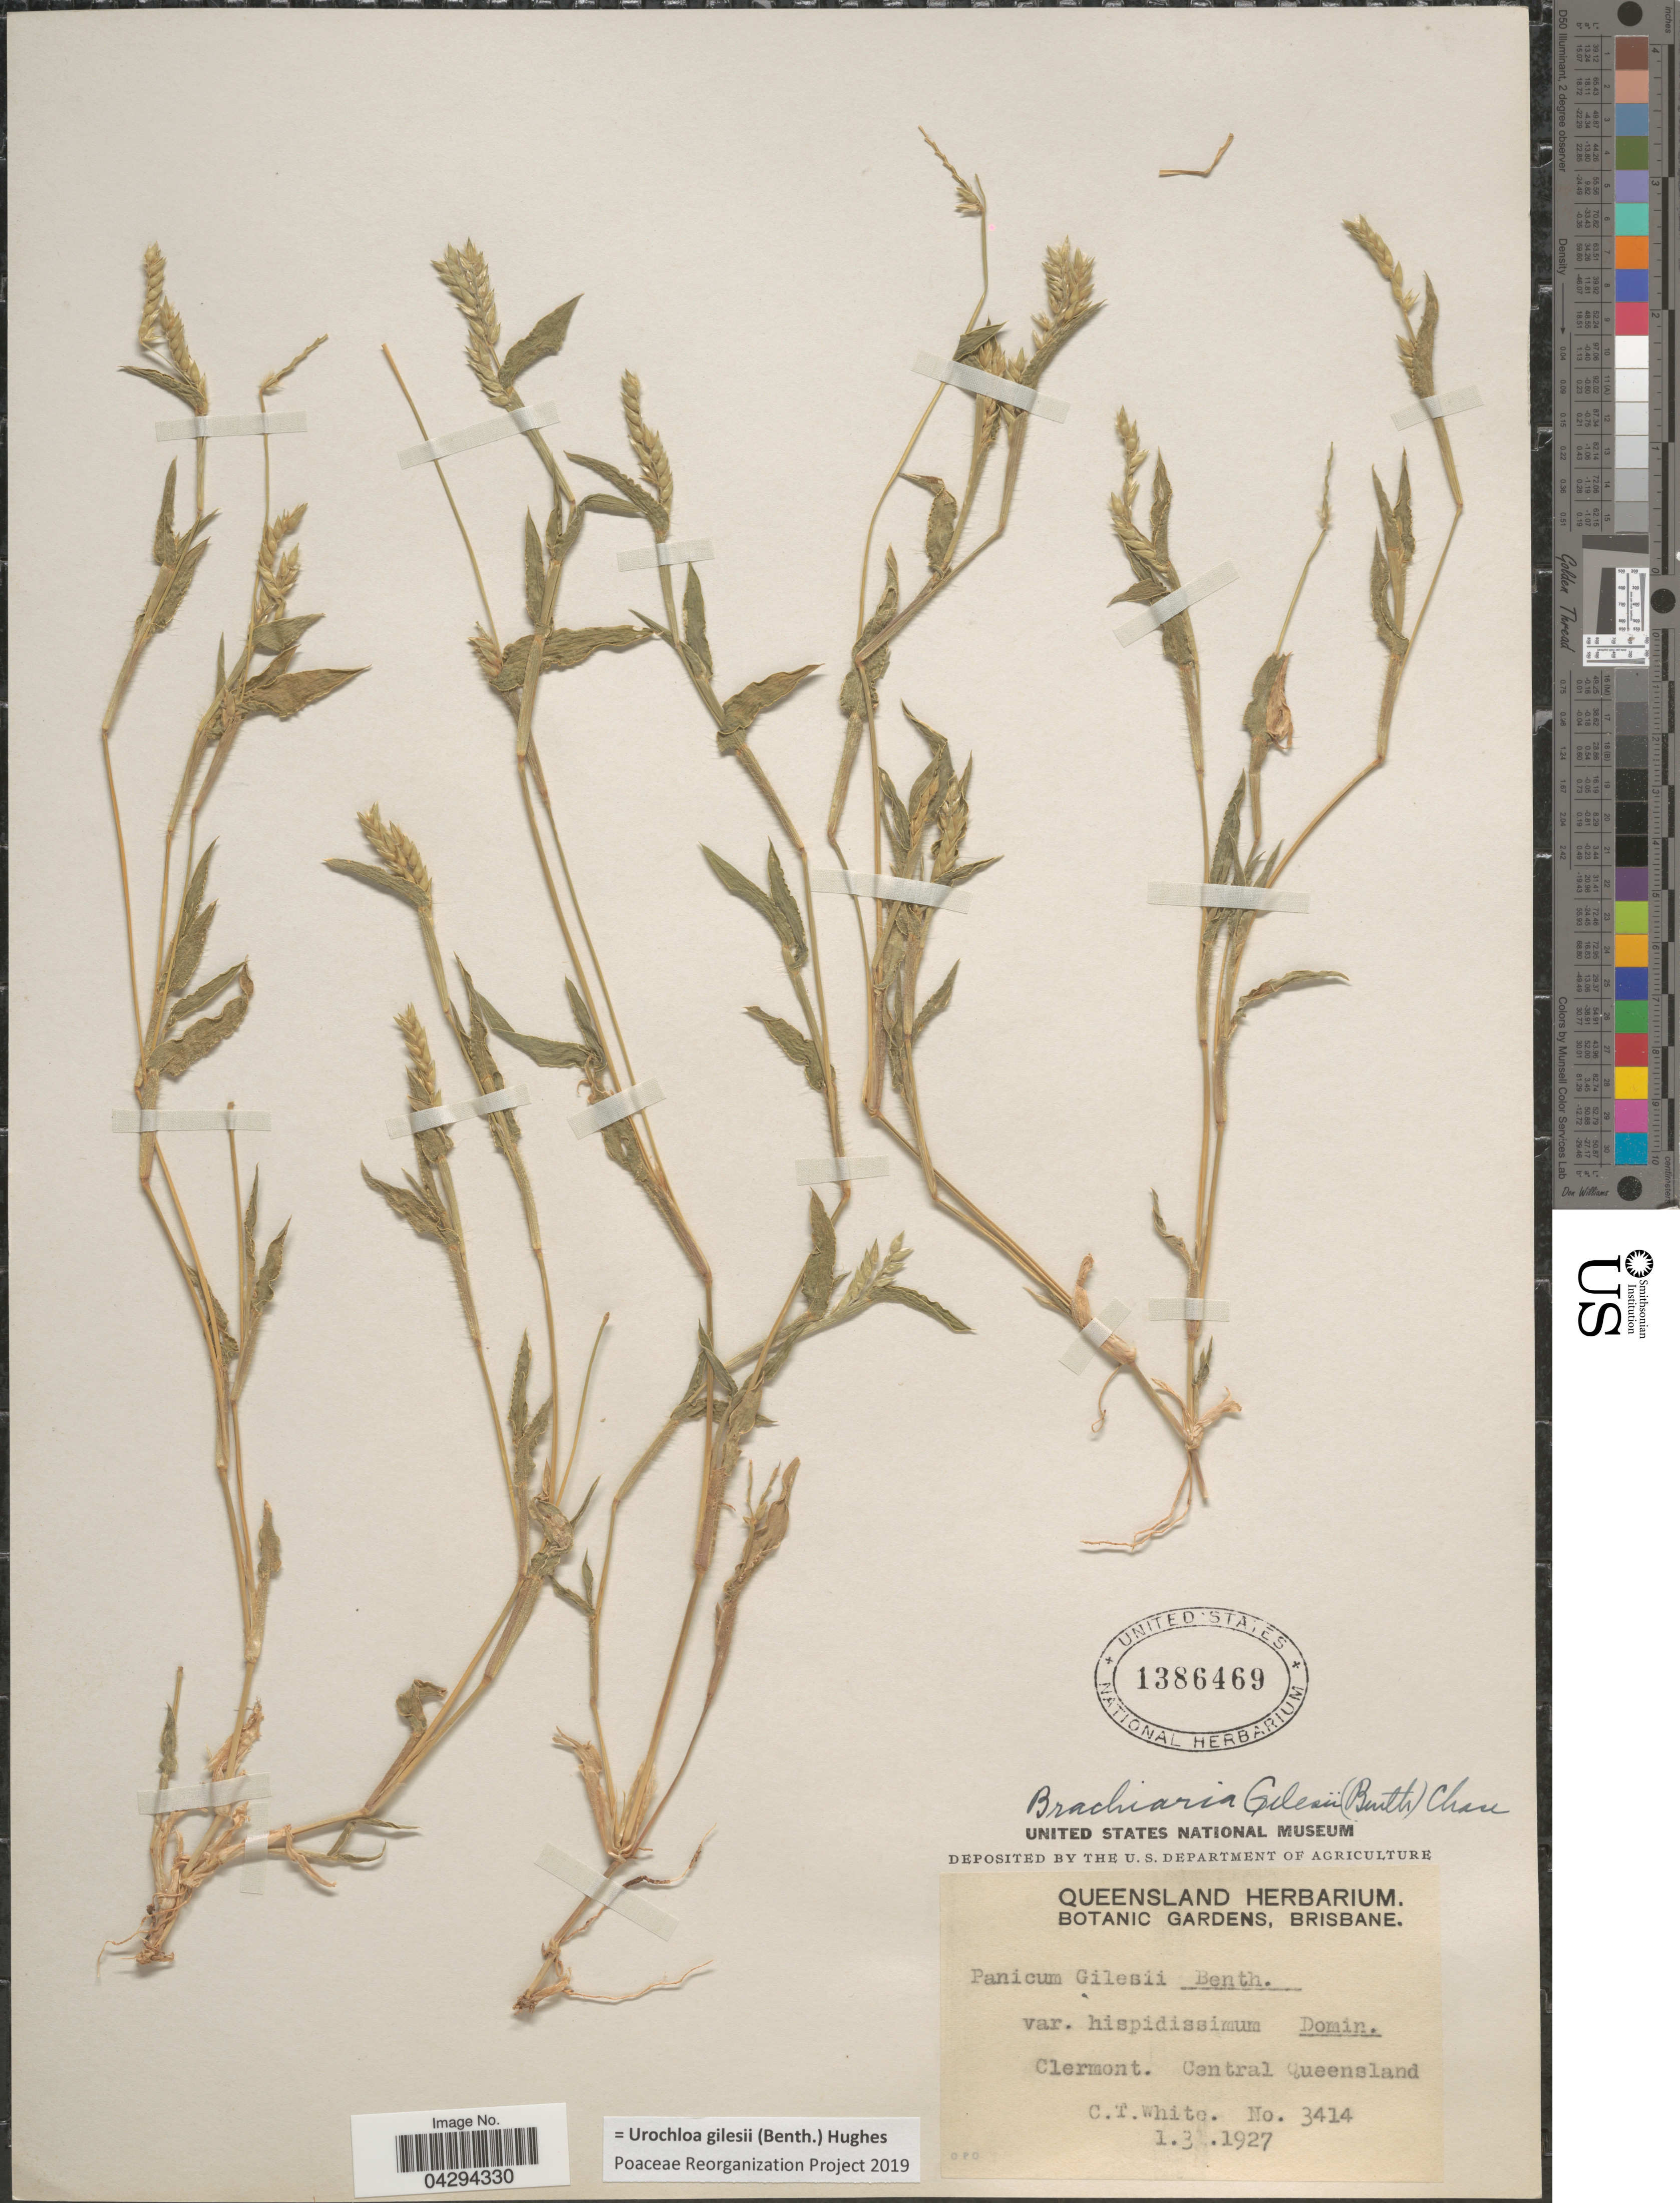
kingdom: Plantae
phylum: Tracheophyta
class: Liliopsida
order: Poales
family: Poaceae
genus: Urochloa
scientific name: Urochloa gilesii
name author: (Benth.) Hughes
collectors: C. T. White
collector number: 3414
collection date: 1927-03-01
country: Australia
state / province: Queensland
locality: Clermont. Central Queensland.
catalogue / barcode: US 1386469